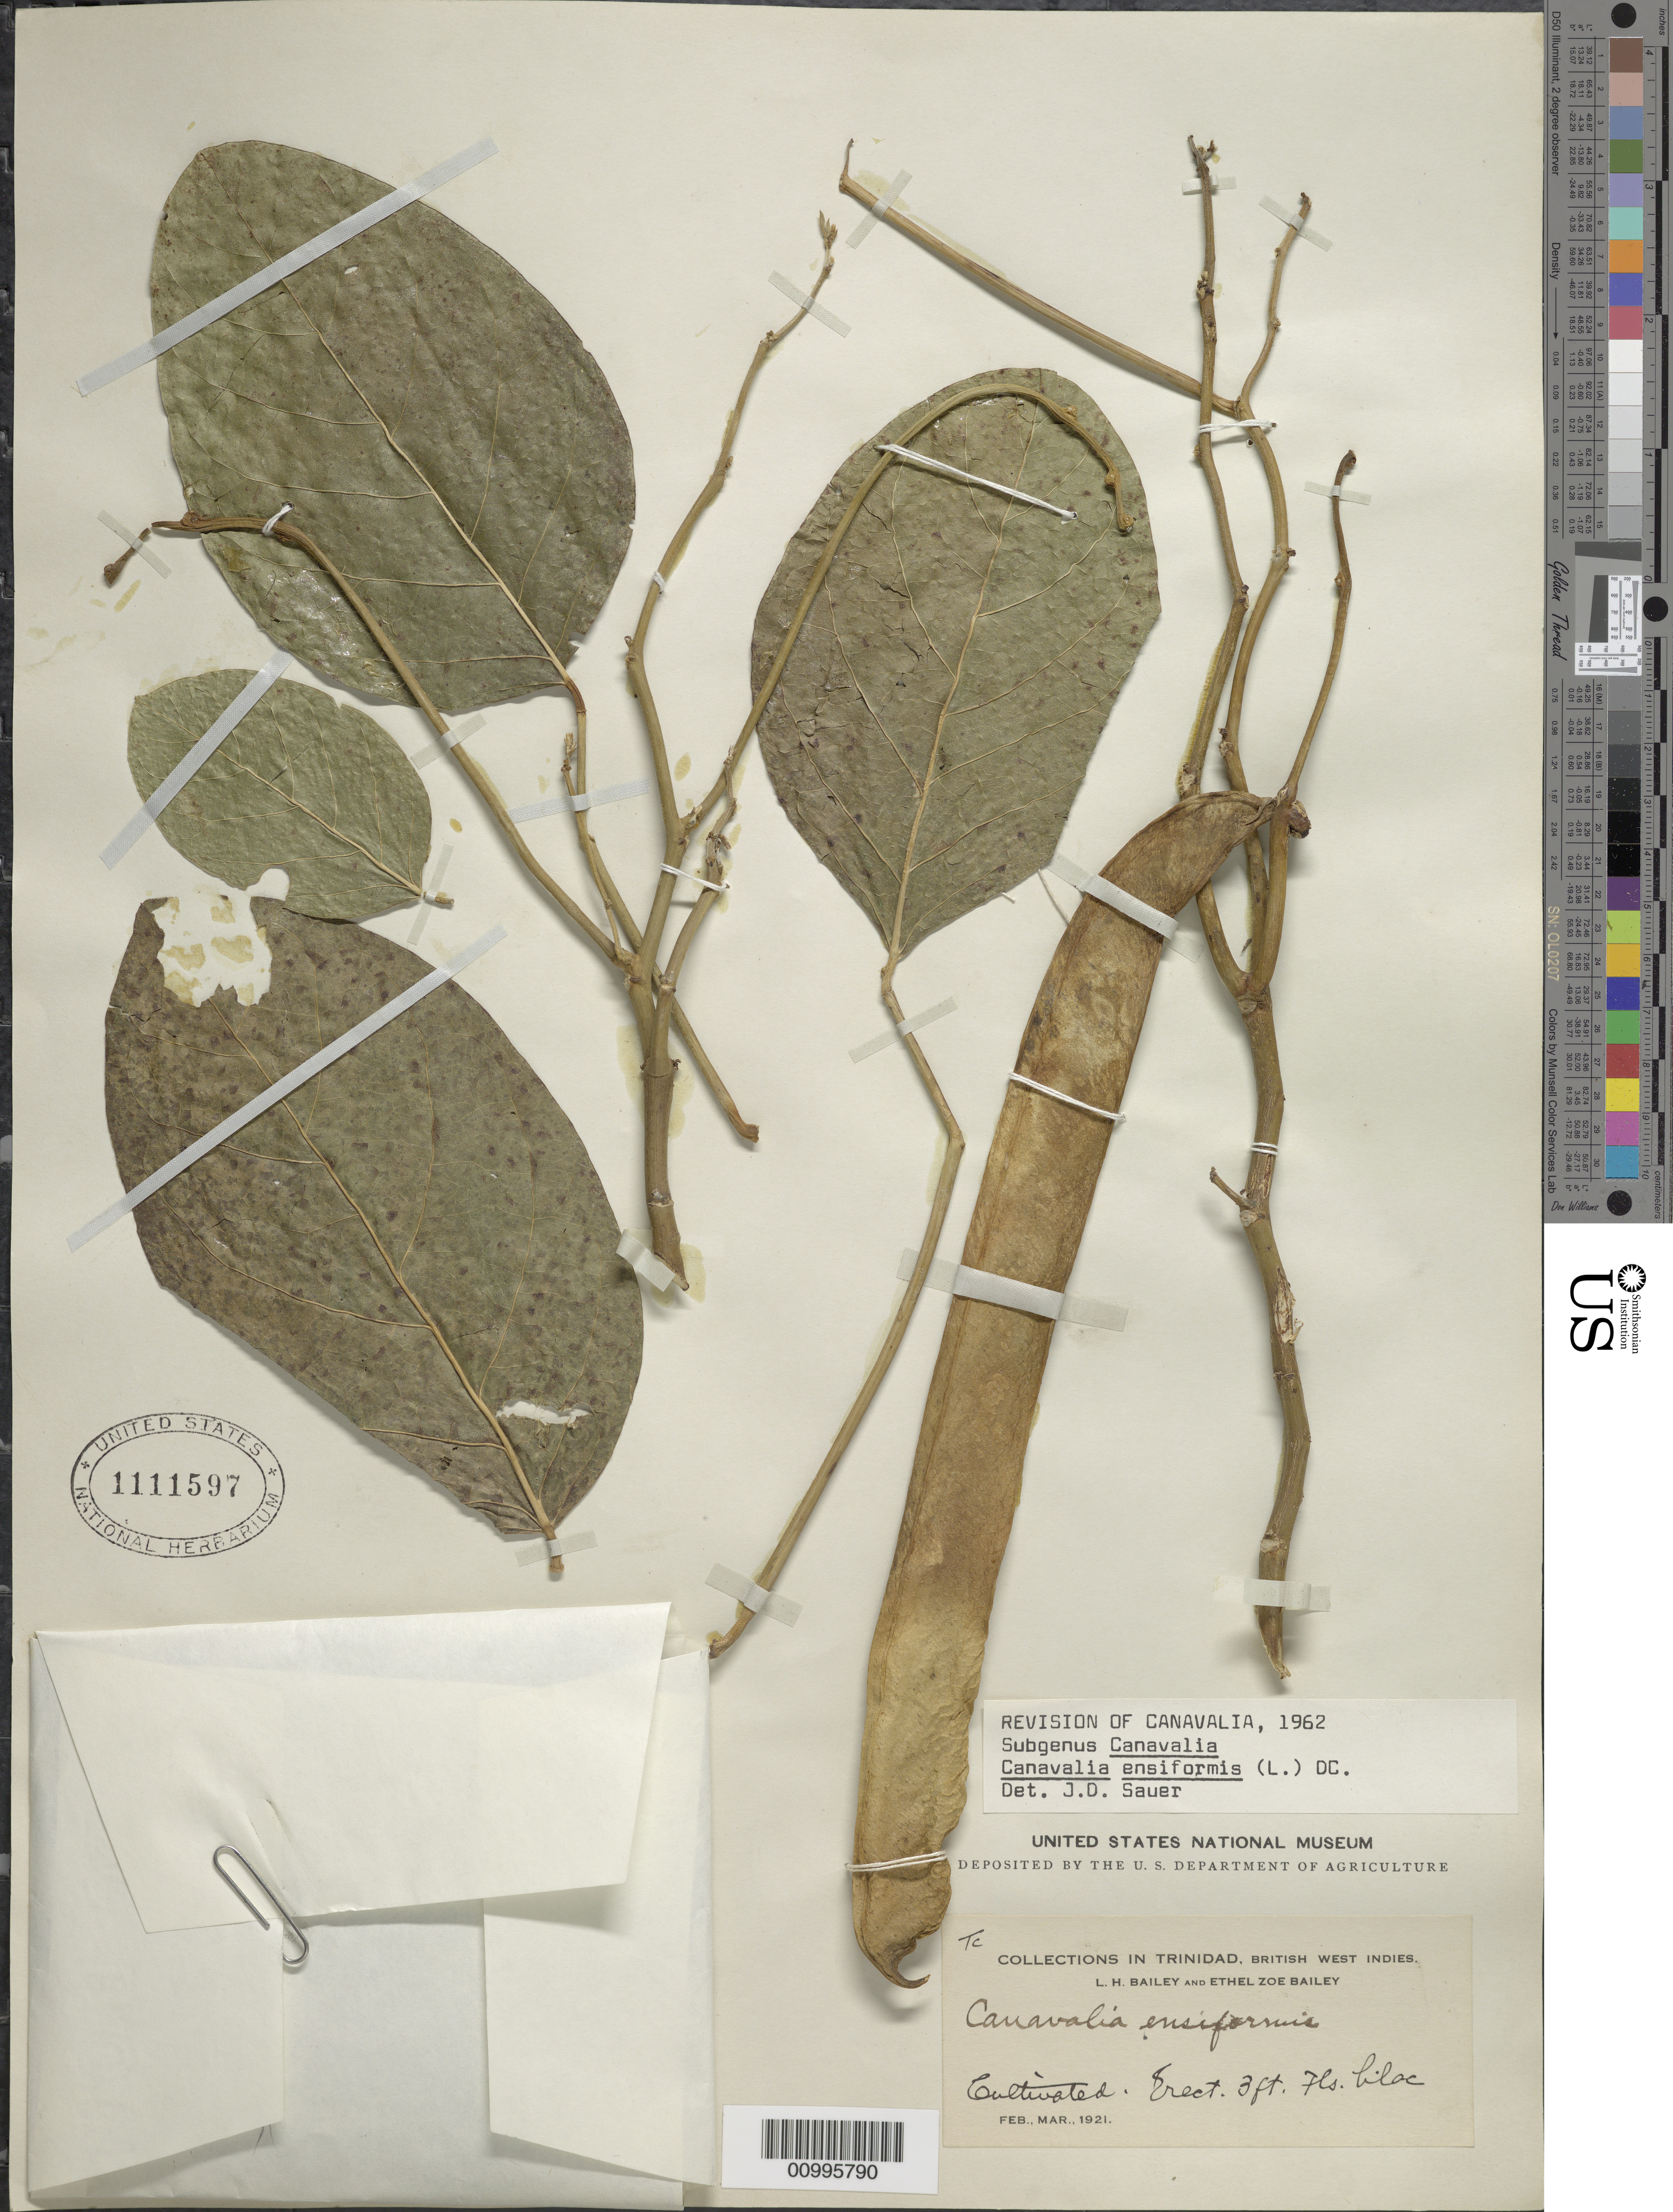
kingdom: Plantae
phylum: Tracheophyta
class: Magnoliopsida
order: Fabales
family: Fabaceae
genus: Canavalia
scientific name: Canavalia ensiformis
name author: (L.) DC.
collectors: L. H. Bailey & E. Z. Bailey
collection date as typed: Feb 1921 and -- Mar 1921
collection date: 1921-02,1921-03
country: Trinidad and Tobago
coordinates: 0 N, 0 E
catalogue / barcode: US 1111597